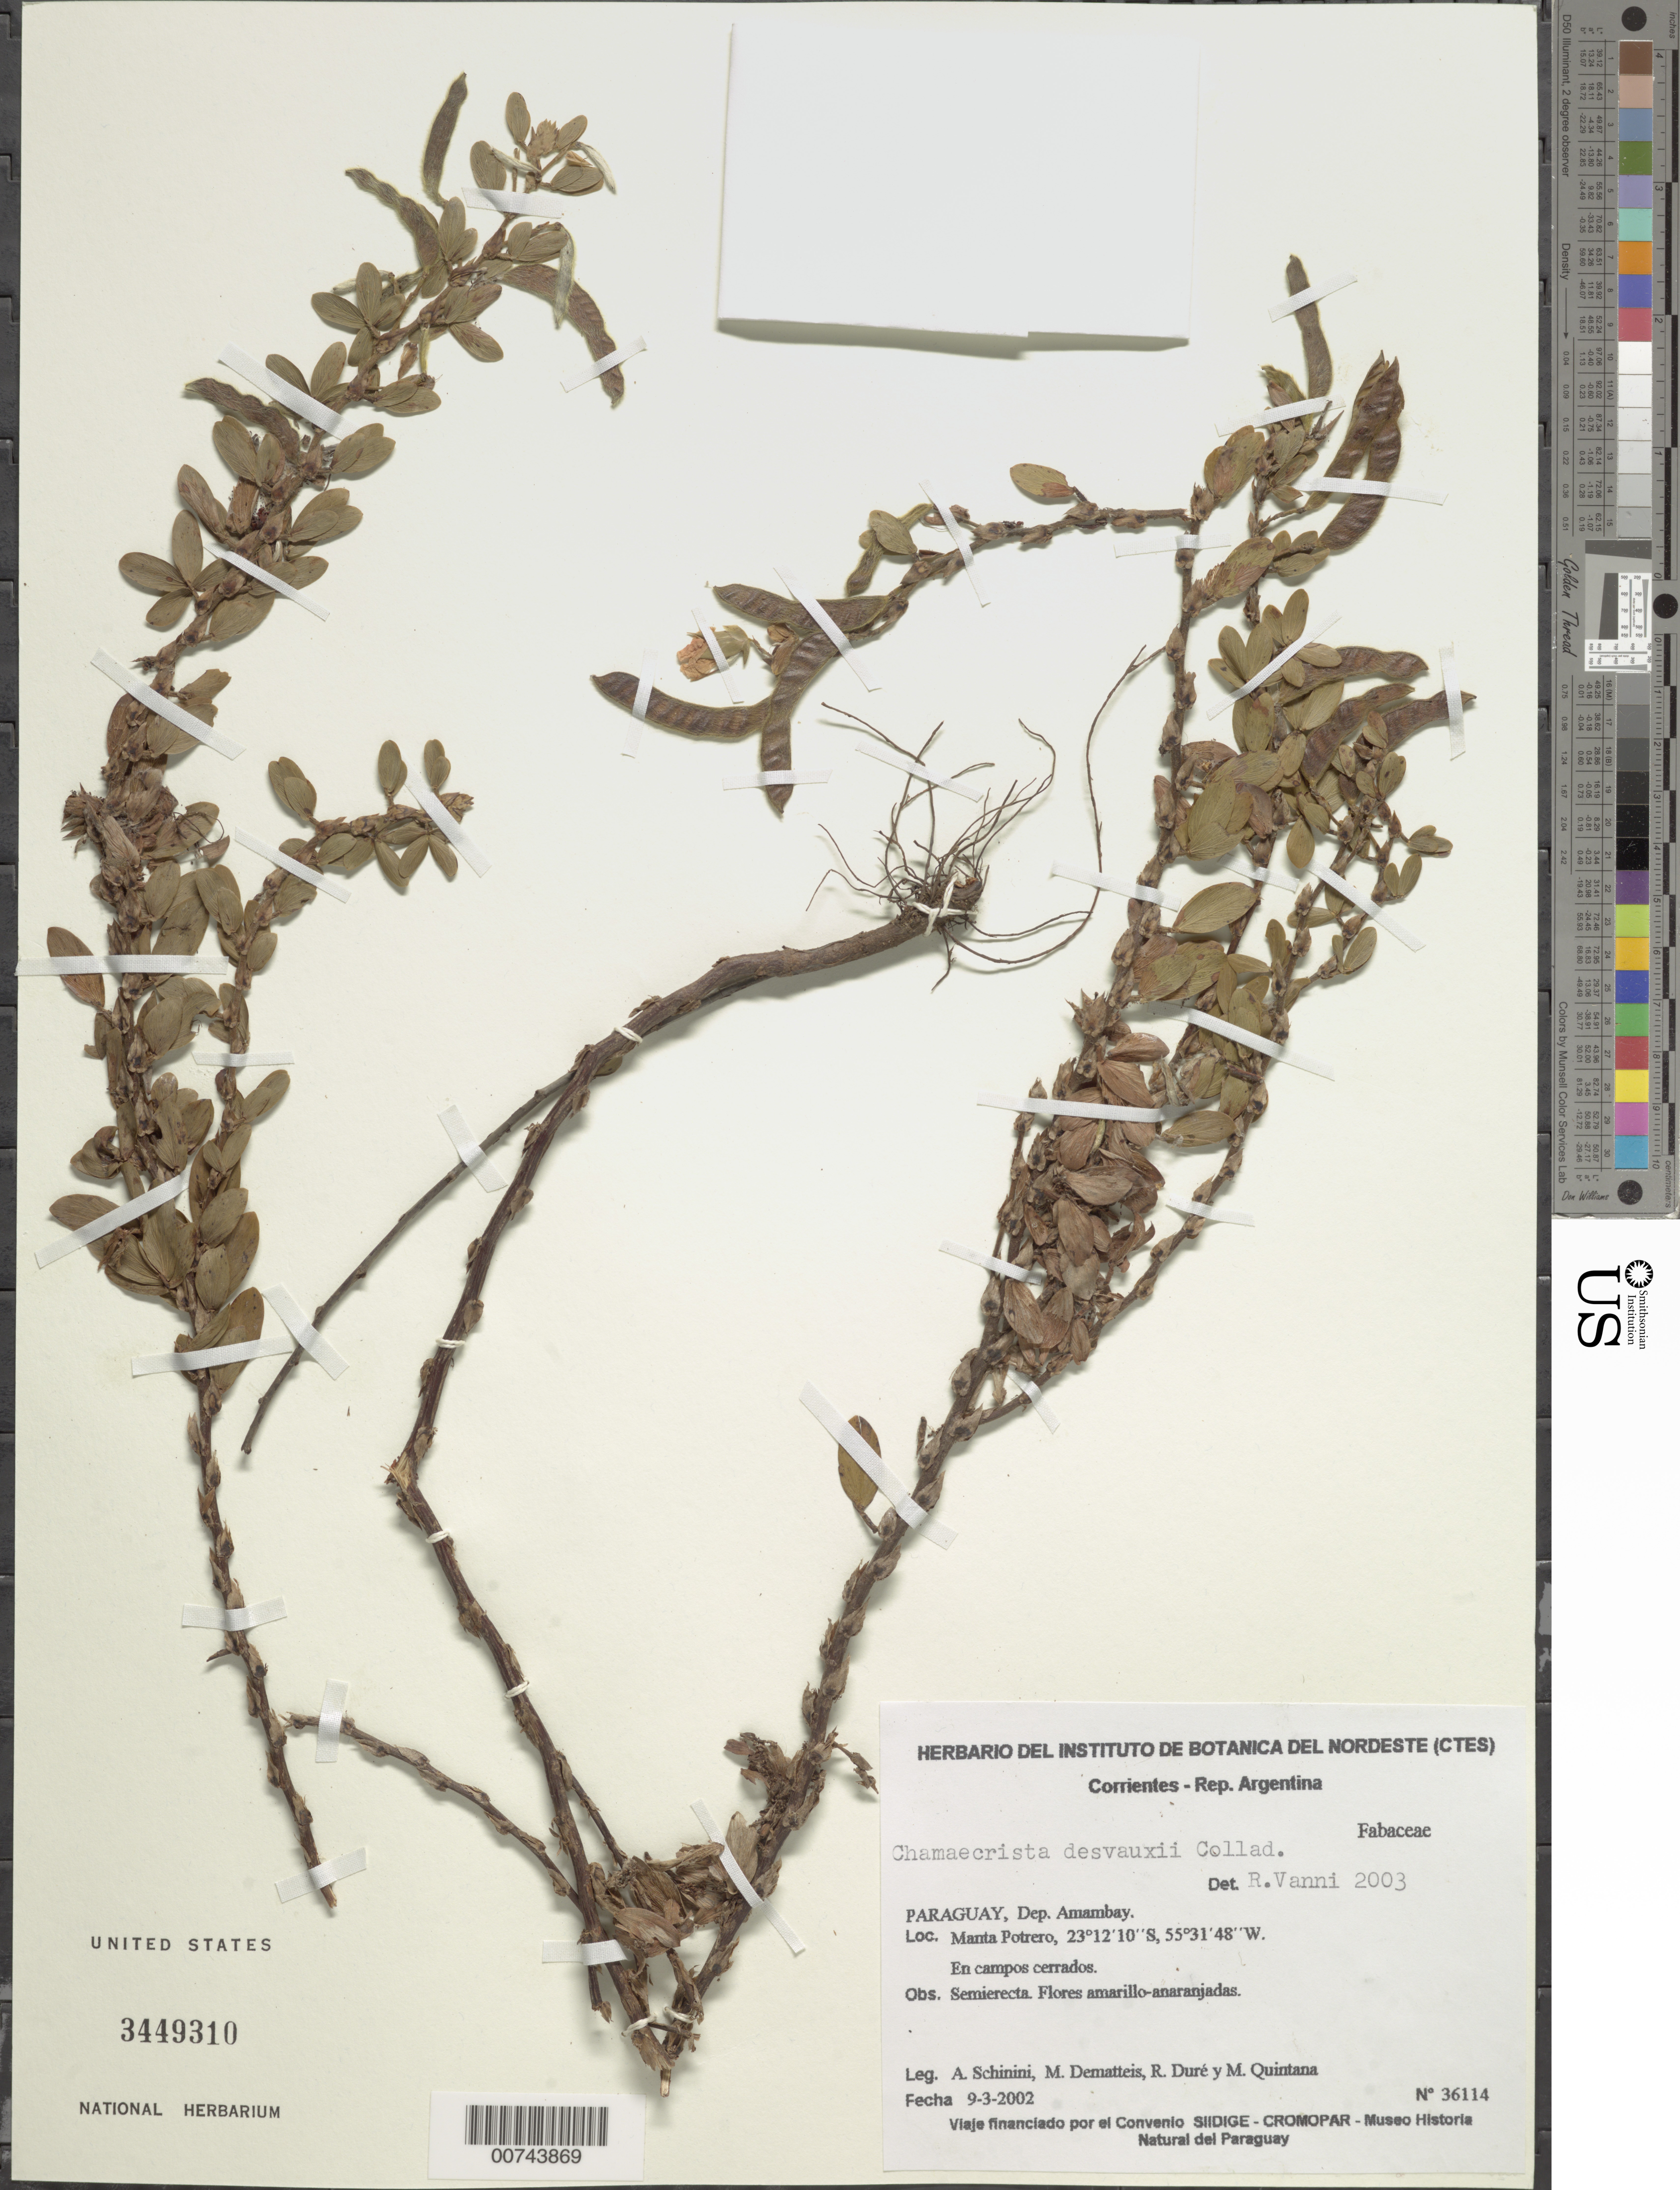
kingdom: Plantae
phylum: Tracheophyta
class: Magnoliopsida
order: Fabales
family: Fabaceae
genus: Chamaecrista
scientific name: Chamaecrista desvauxii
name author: (Collad.) Killip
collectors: A. Schinini, M. Dematteis, R. Duré & M. Quintana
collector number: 36114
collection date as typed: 03 Sep 2002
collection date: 2002-09-03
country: Paraguay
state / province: Amambay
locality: Manta Potrero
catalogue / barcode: US 3449310